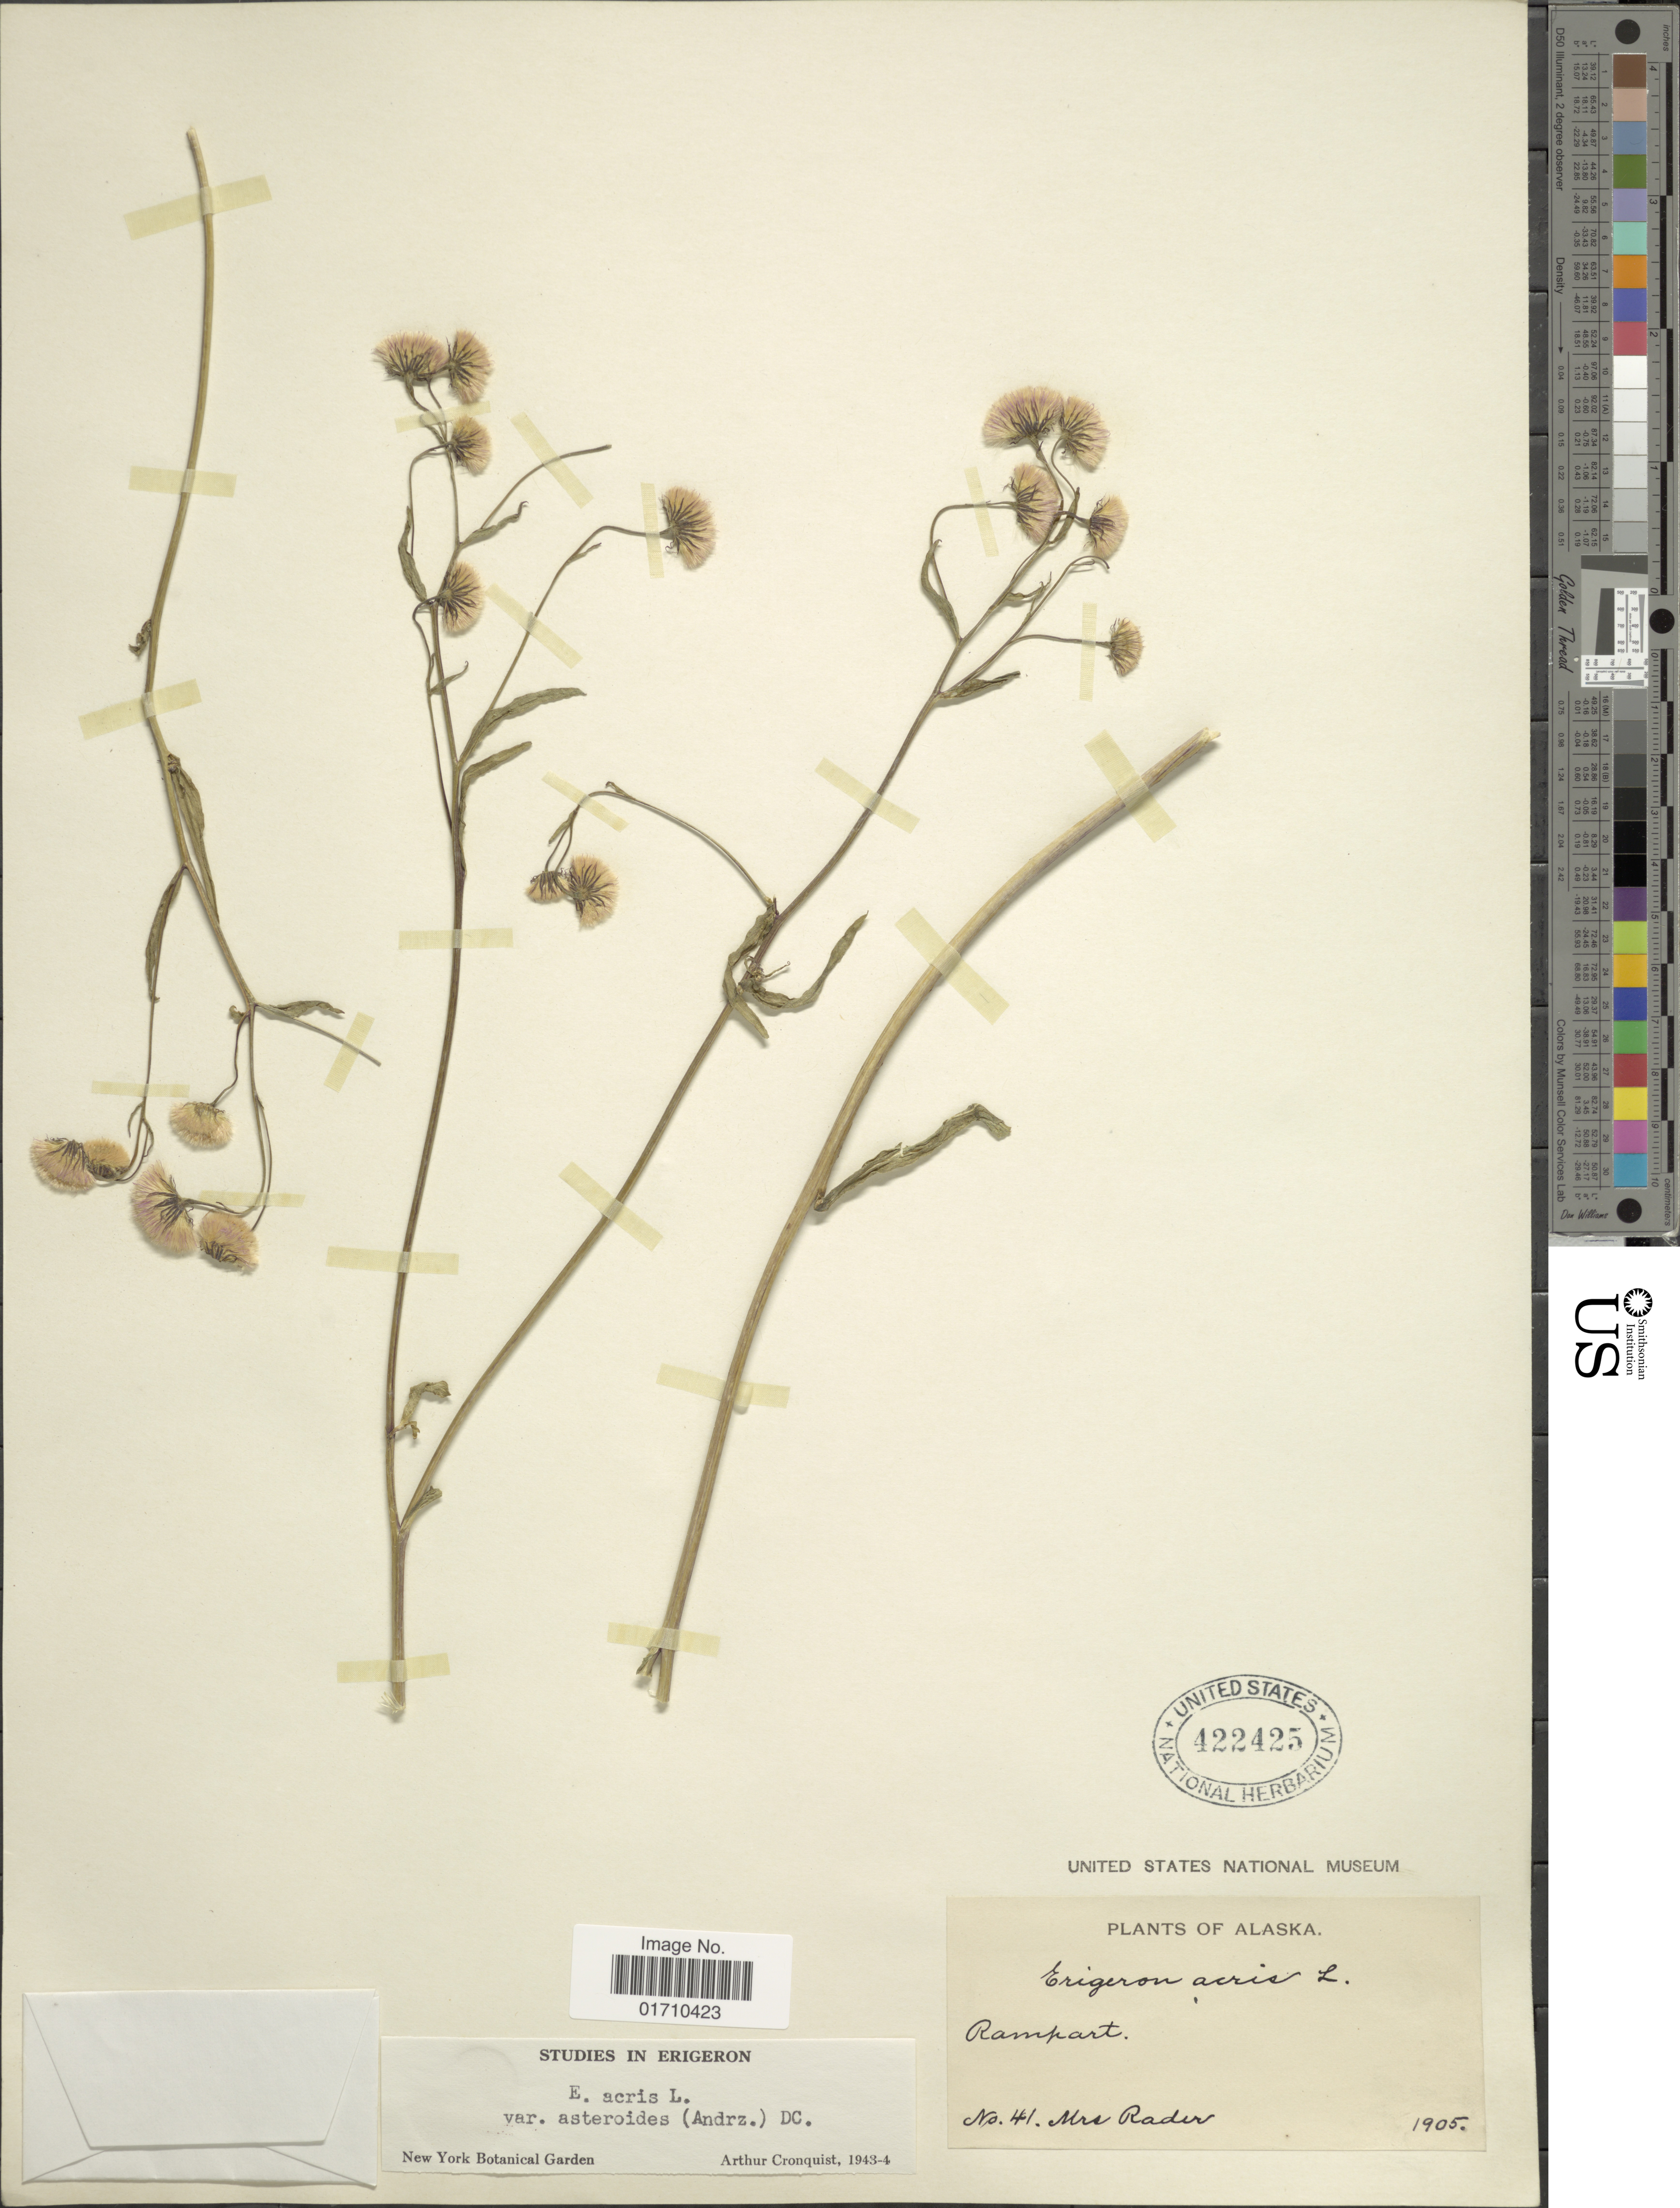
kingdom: Plantae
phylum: Tracheophyta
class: Magnoliopsida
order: Asterales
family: Asteraceae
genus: Erigeron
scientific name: Erigeron acris var. asteroides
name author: (Andrz.) DC.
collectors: Mrs. Rader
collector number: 41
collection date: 1905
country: United States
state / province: Alaska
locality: Rampart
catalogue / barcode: US 422425